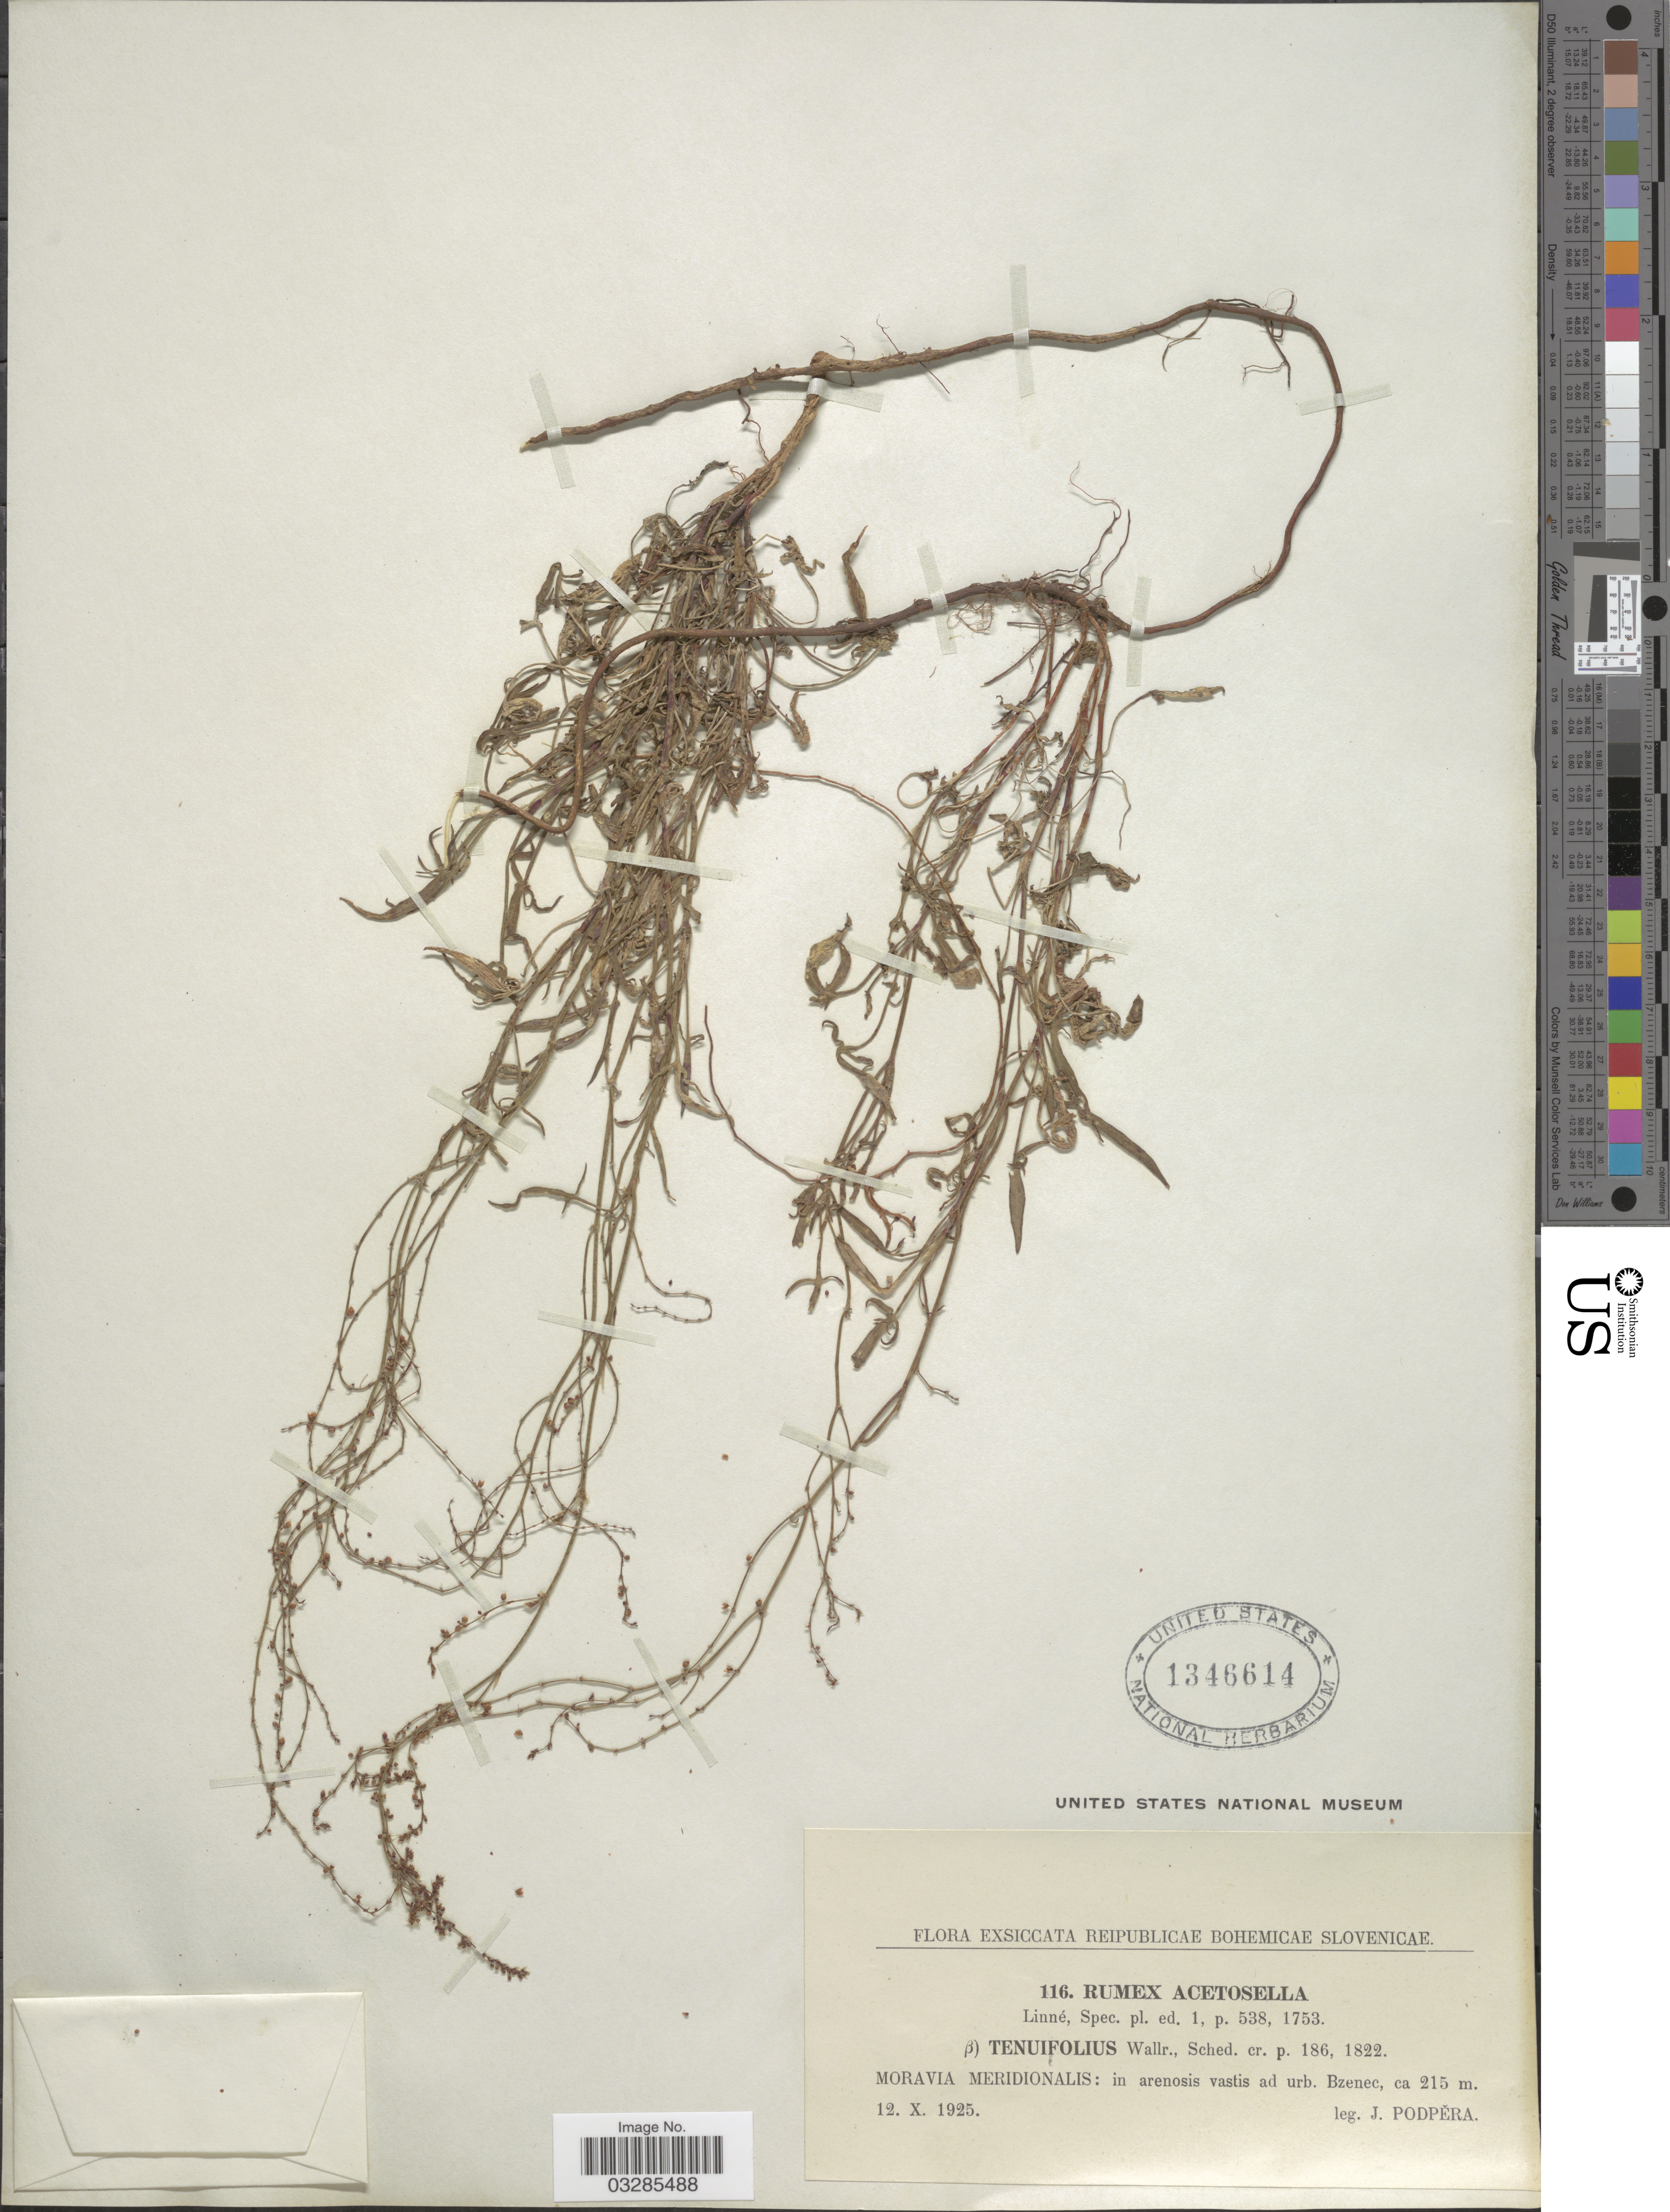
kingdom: Plantae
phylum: Tracheophyta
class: Magnoliopsida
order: Caryophyllales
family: Polygonaceae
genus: Rumex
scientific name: Rumex acetosella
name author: L.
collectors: J. Podpera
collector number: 116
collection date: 1925-10-12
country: Czechia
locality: Reipublicae Bohemicae Slovenicae. Moravia Meridionalis: in arenosis vastis ad urb. Bzenec.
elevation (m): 215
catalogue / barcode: US 1346614